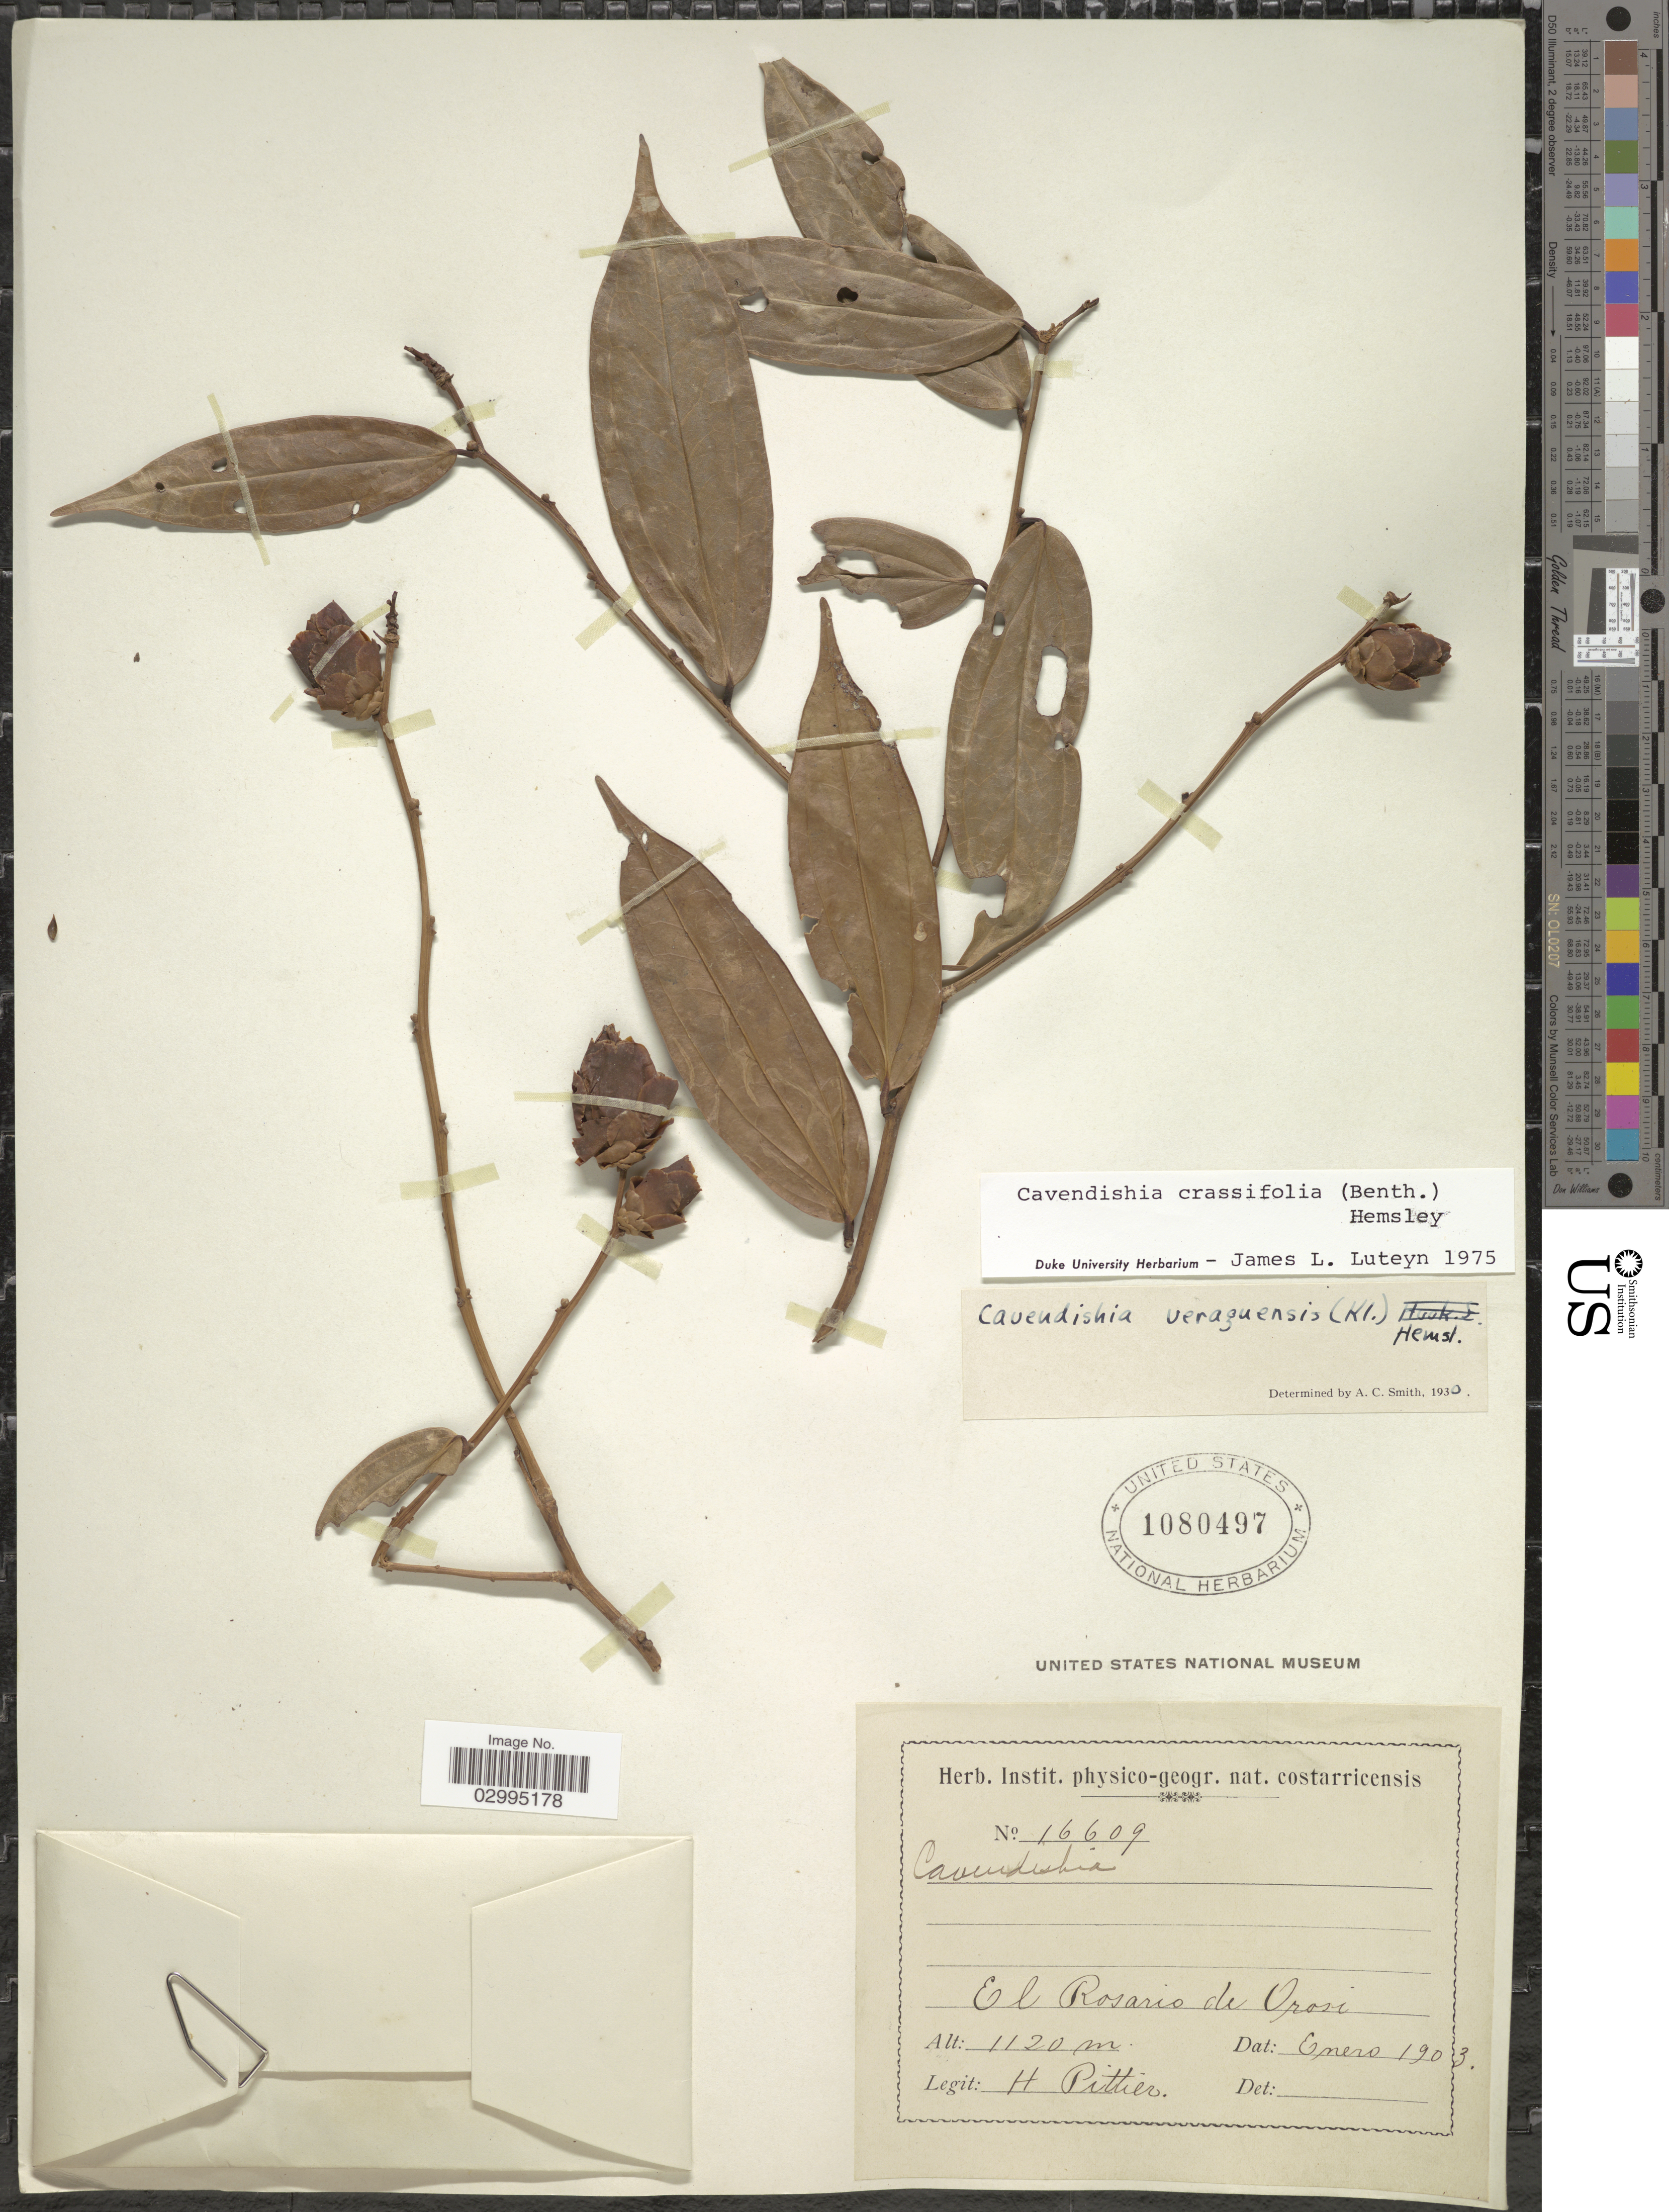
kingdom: Plantae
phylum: Tracheophyta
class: Magnoliopsida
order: Ericales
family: Ericaceae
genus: Cavendishia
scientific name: Cavendishia crassifolia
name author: (Benth.) Hemsl.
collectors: H. F. Pittier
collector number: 16609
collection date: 1903-01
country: Costa Rica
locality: El Rosario de Orosi.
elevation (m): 1120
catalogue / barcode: US 1080497